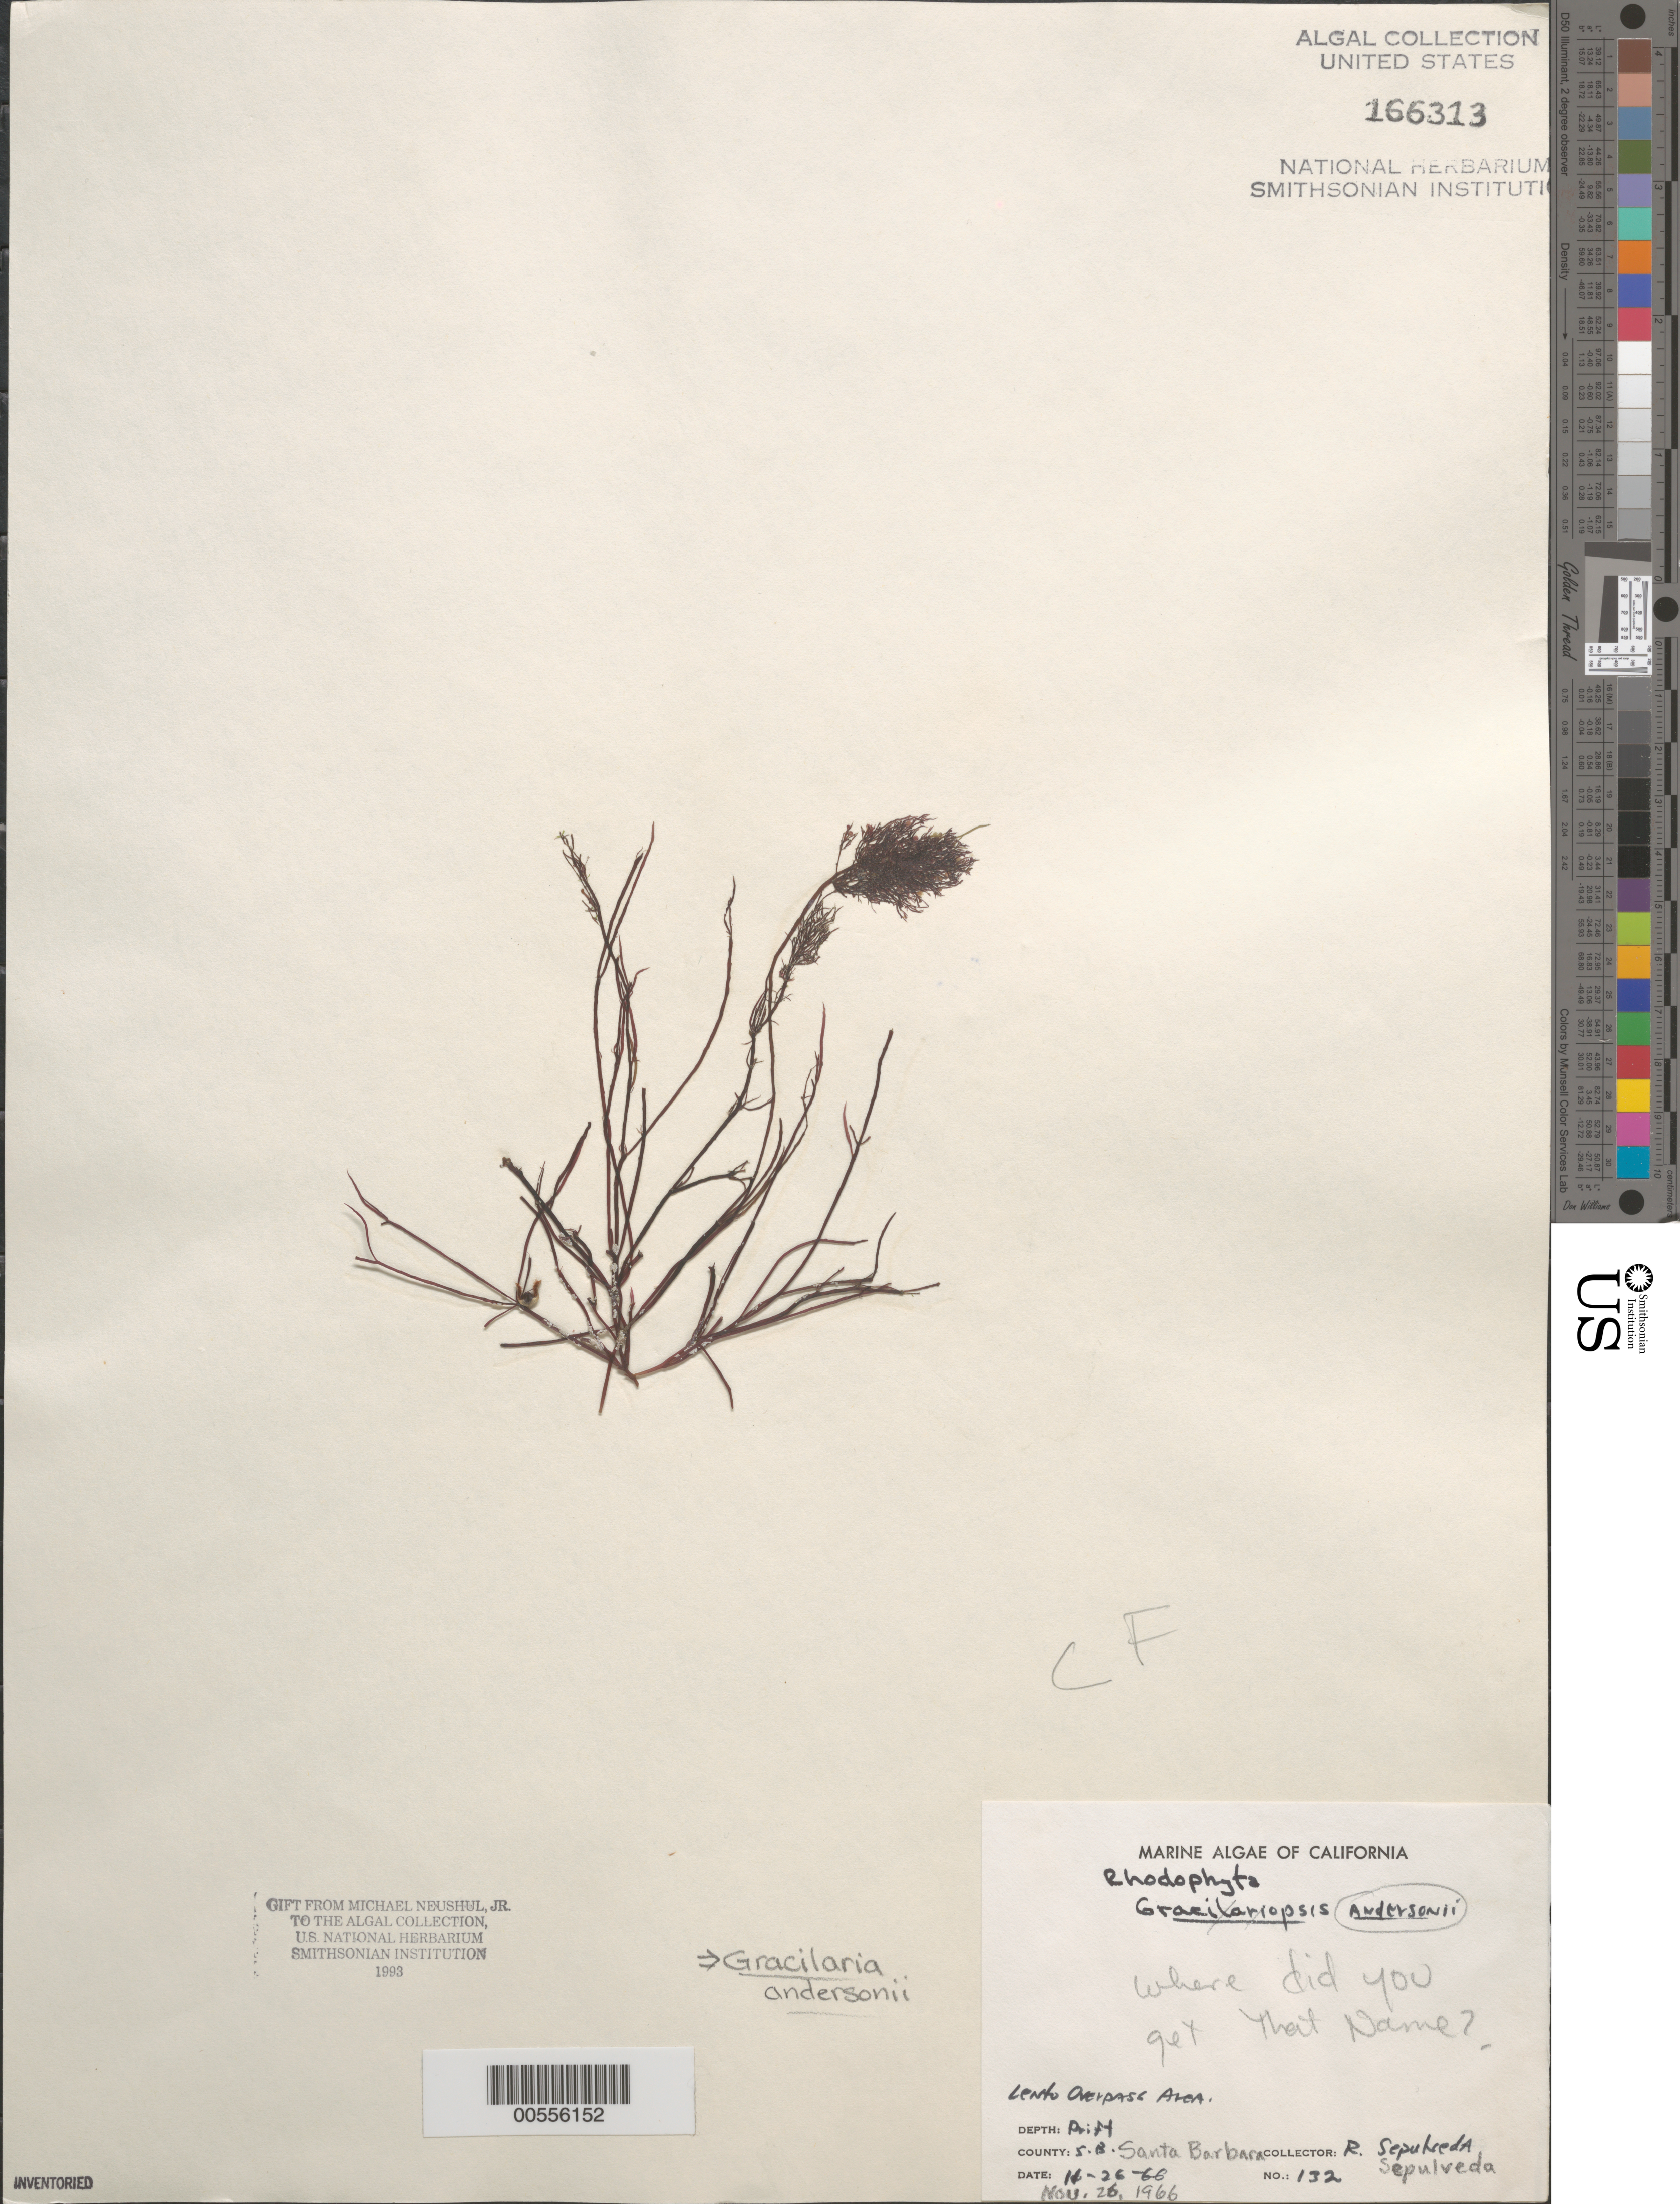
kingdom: Plantae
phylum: Rhodophyta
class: Florideophyceae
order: Gracilariales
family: Gracilariaceae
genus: Gracilariopsis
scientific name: Gracilariopsis andersonii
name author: (Grunow) E.Y. Dawson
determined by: Algae name updating Project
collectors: R. Sepulveda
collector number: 132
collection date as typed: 26 Nov 1966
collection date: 1966-11-26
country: United States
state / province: California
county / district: Santa Barbara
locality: Lento Overpass area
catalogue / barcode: US 166313